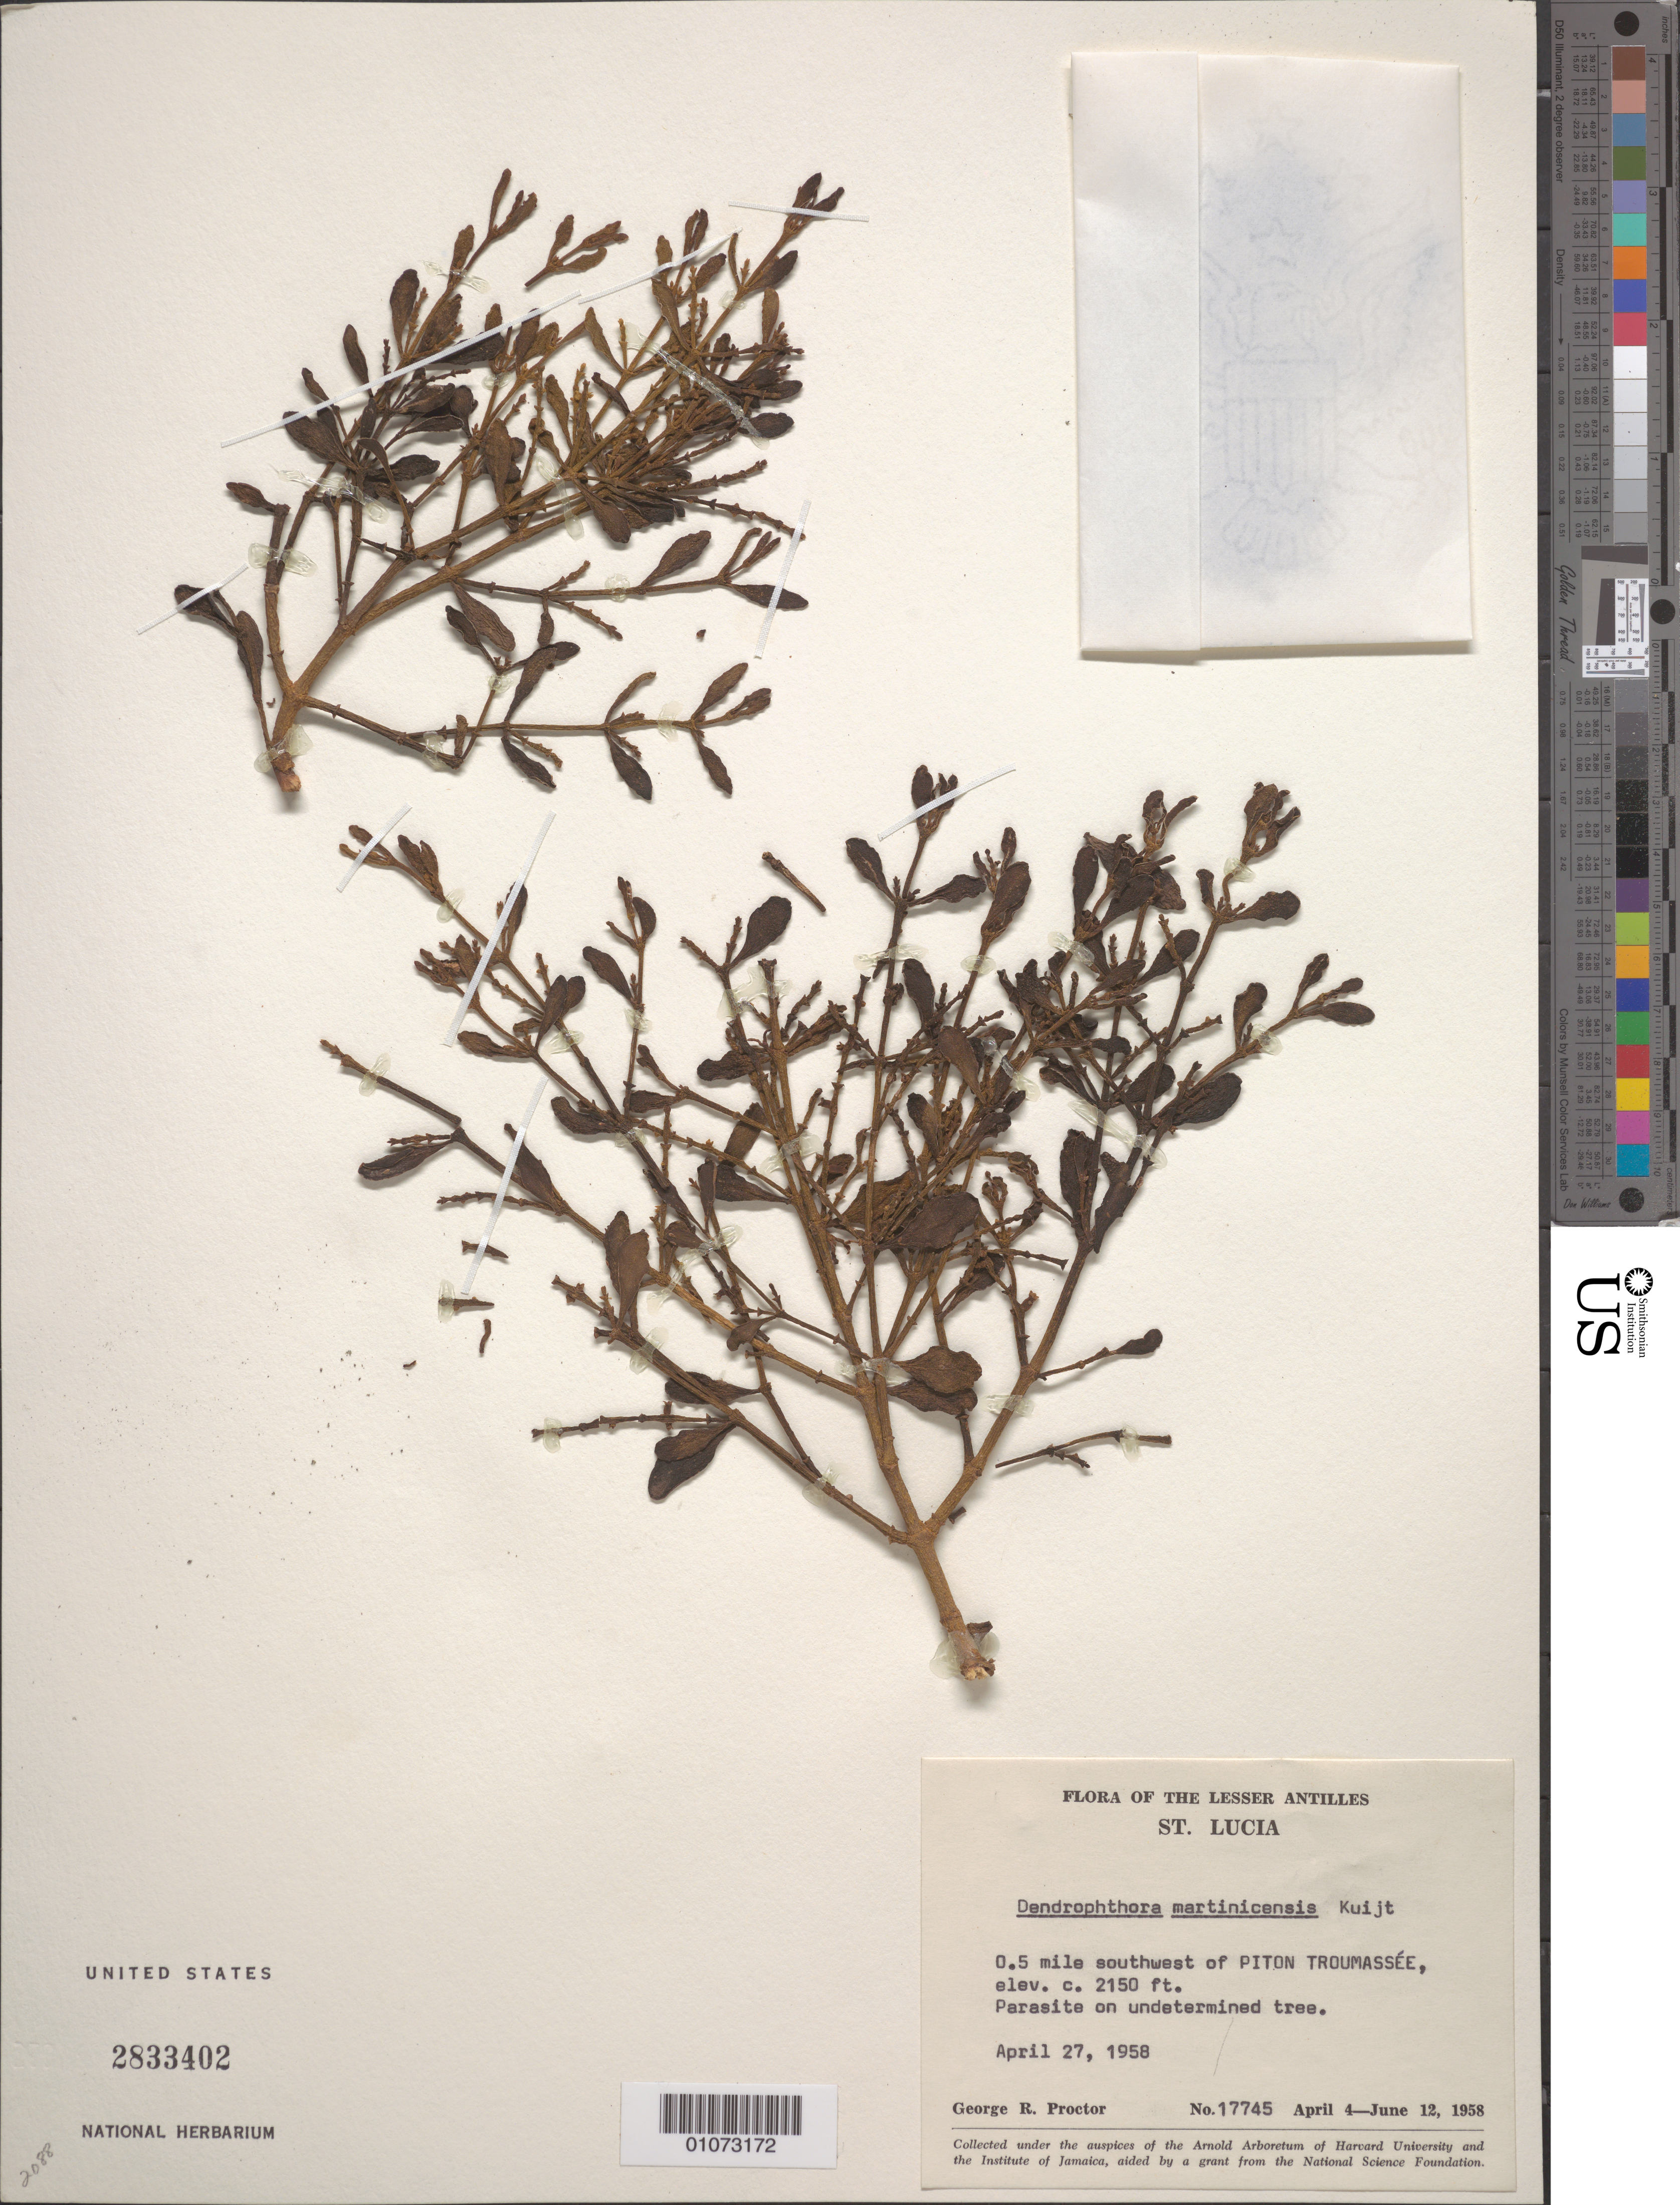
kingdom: Plantae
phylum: Tracheophyta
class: Magnoliopsida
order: Santalales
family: Viscaceae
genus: Dendrophthora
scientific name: Dendrophthora martinicensis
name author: Kuijt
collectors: G. R. Proctor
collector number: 17745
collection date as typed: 04 Apr 1958 to 12 Jun 1958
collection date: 1958-04-04/1958-06-12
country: St. Lucia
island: St. Lucia I.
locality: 0.5 mile southwest of Piton Troumassee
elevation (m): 655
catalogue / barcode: US 2833402